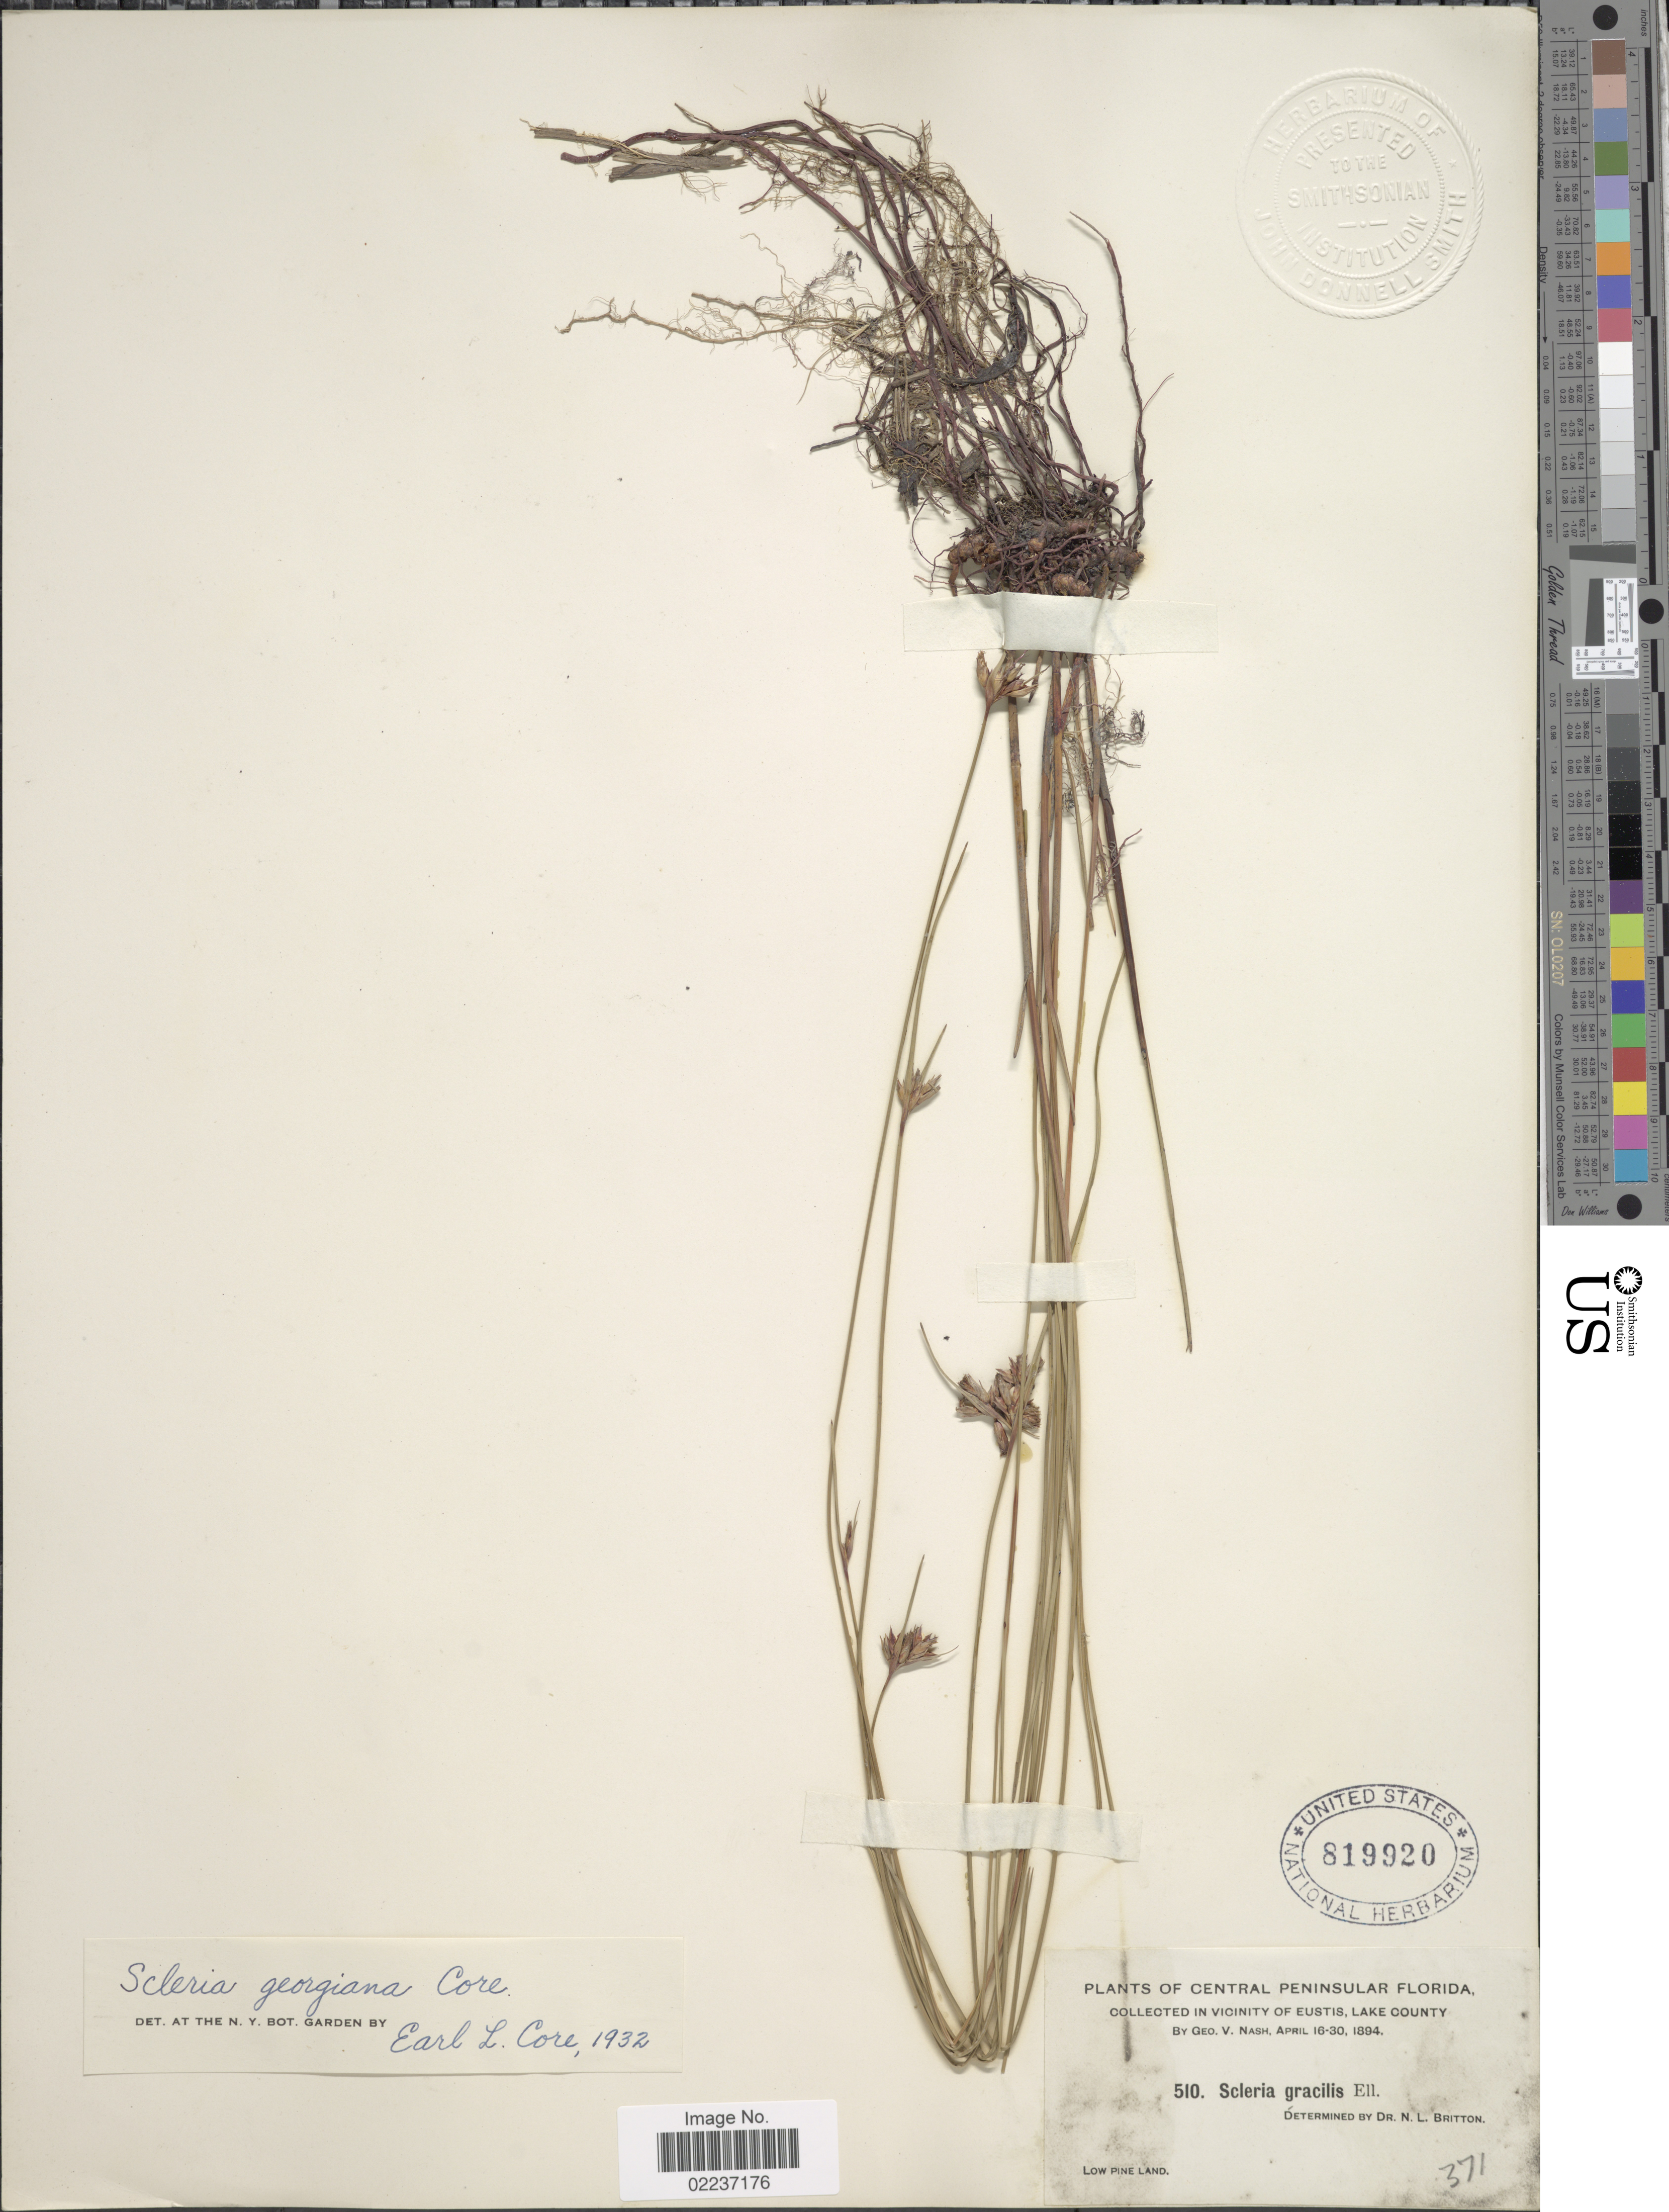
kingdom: Plantae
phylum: Tracheophyta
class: Liliopsida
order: Poales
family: Cyperaceae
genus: Scleria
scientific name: Scleria georgiana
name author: Core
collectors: G. V. Nash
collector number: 371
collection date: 1894-04-16/1894-04-30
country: United States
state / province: Florida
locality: Central Peninsular Florida, in vicinity of Eustis, Lake County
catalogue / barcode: US 819920